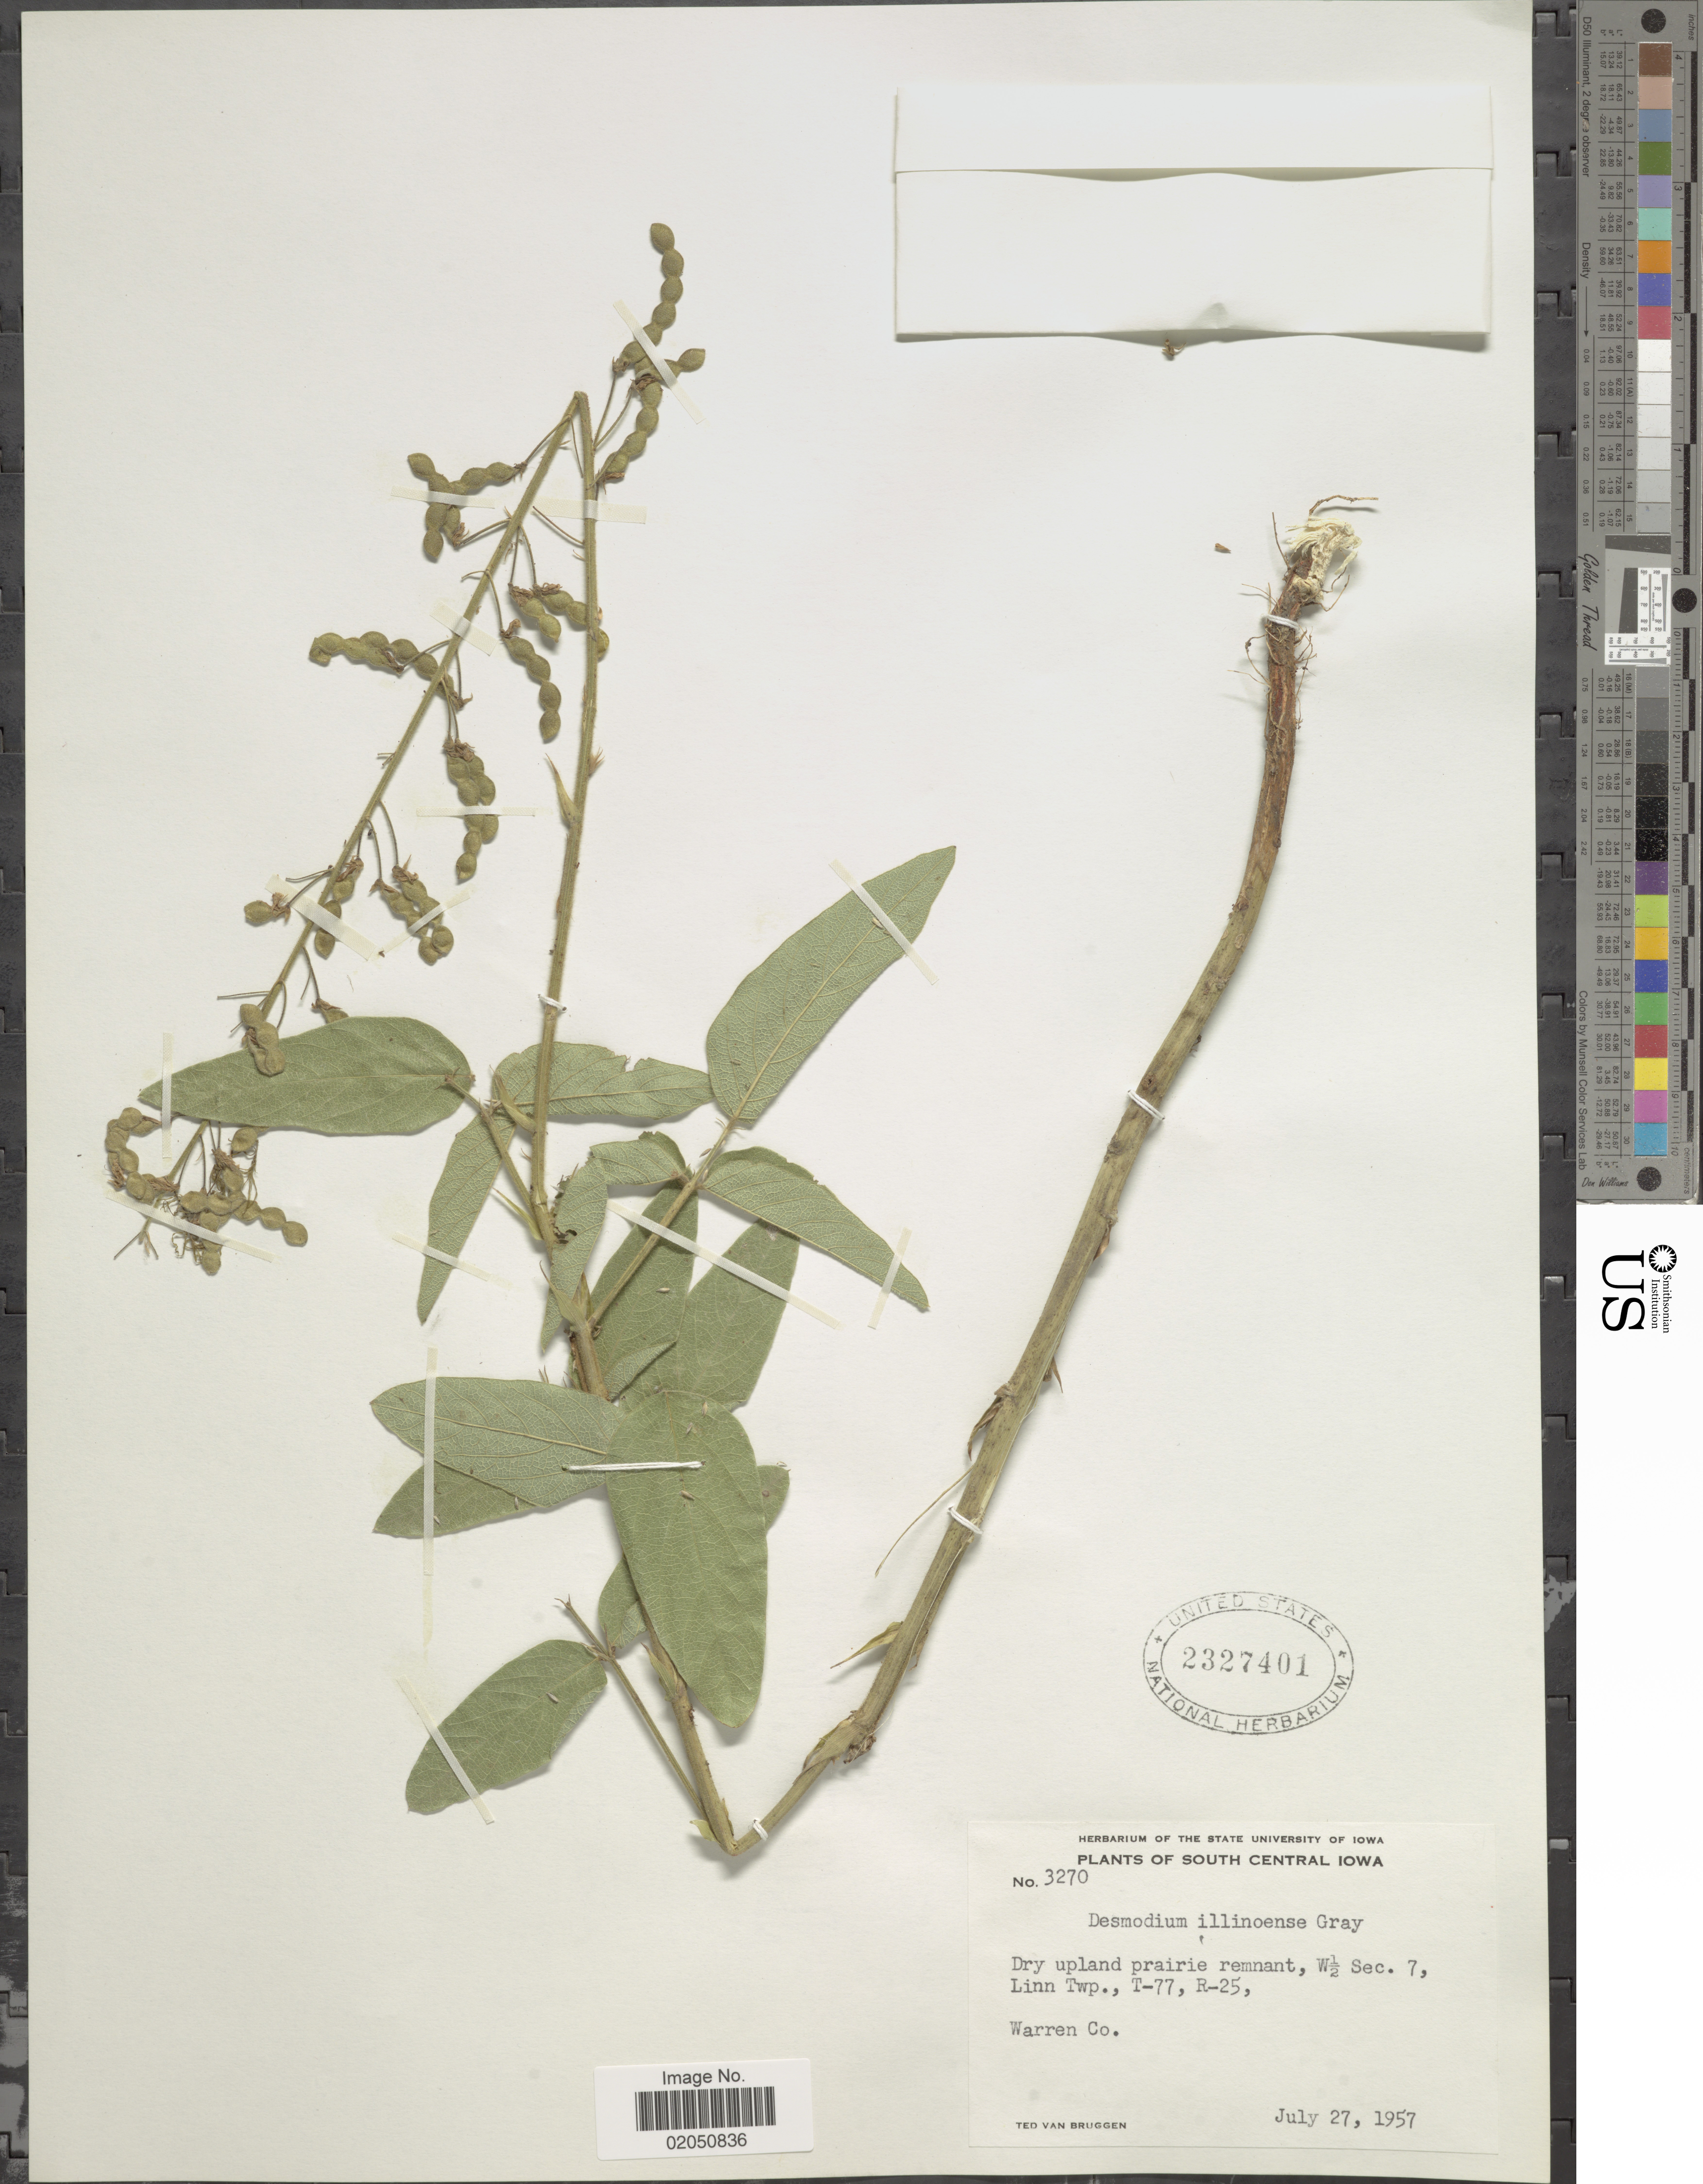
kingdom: Plantae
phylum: Tracheophyta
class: Magnoliopsida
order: Fabales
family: Fabaceae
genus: Desmodium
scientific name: Desmodium illinoense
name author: A. Gray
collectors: T. van Bruggen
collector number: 3270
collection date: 1957-07-27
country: United States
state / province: Iowa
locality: South Central Iowa, Dry upland prairie remnant, W½ Sec. 7, Linn Twp., T-77, R-25, Warren Co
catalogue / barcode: US 2327401